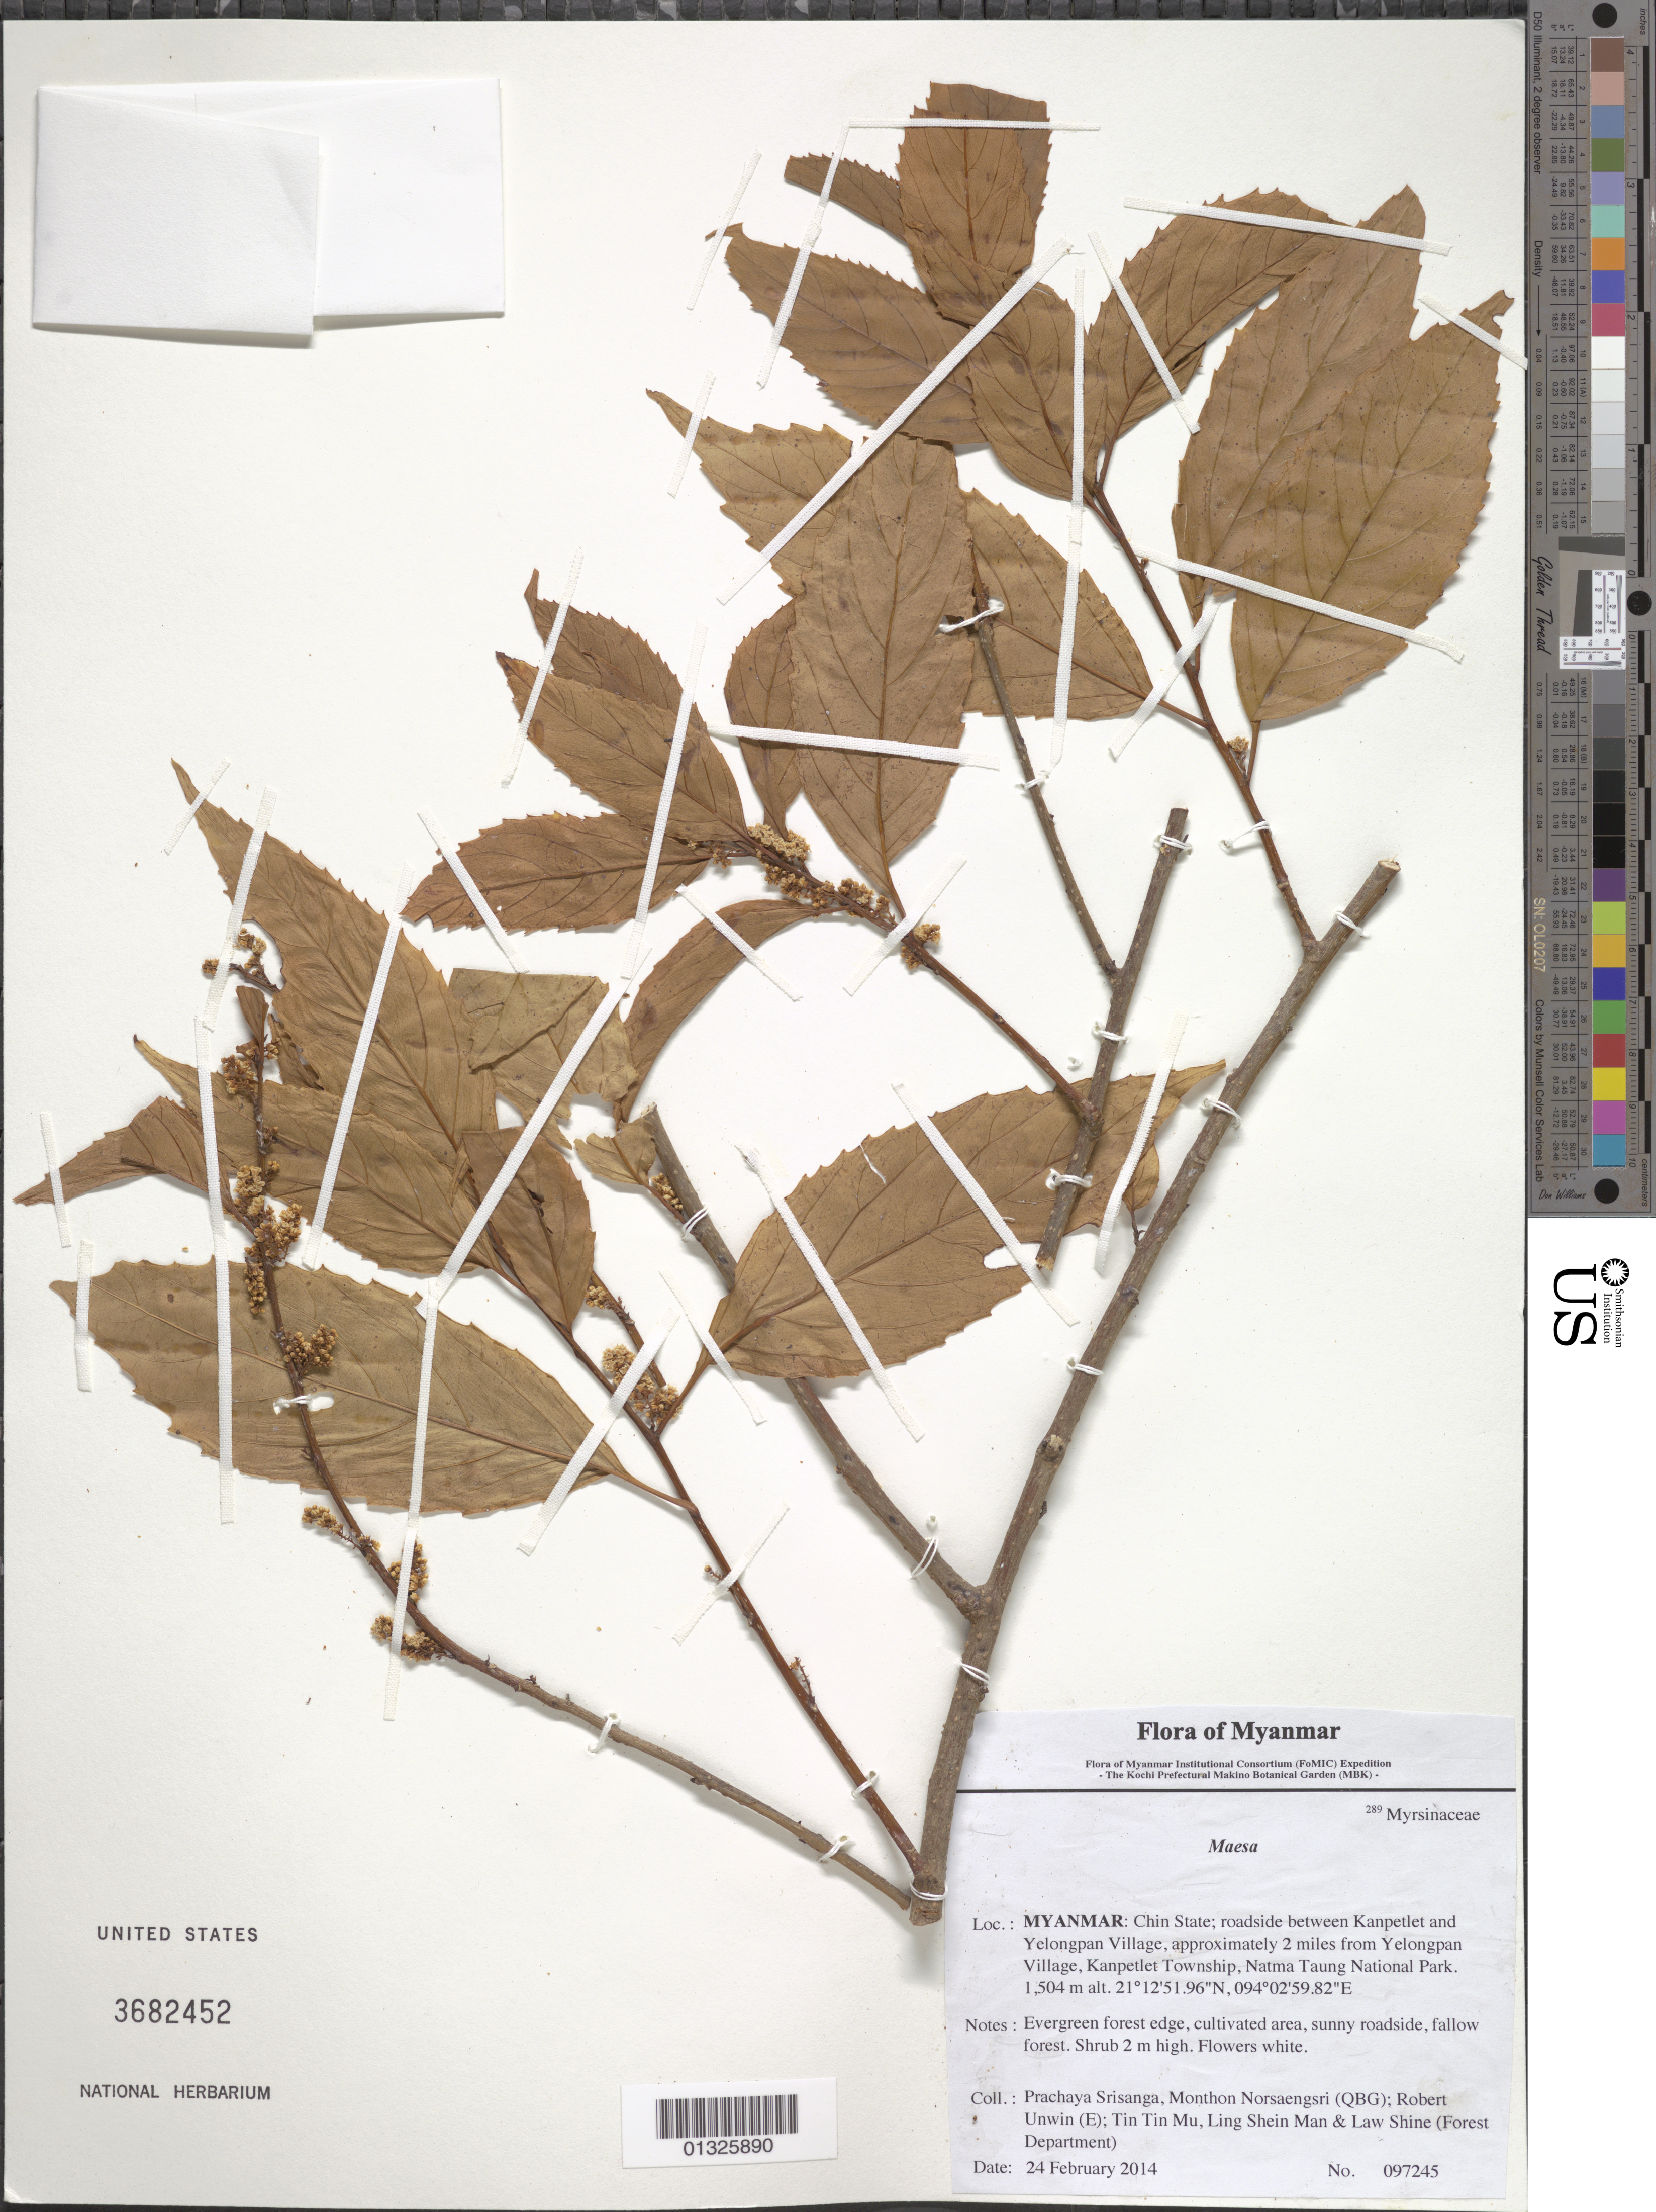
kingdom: Plantae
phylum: Tracheophyta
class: Magnoliopsida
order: Ericales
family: Primulaceae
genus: Maesa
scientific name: Maesa sp.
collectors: P. Srisanga, M. Norsaengsri, R. Unwin, Tin Tin Mu, Ling Shein Man & L. Shine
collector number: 97245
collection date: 2014-02-24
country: Myanmar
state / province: Chin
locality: Roadside between Kanpetlet and Yelongpan Village, approximately 2 miles from Yelongpan Village, Kanpetlet Township, Natma Taung National Park.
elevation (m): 1504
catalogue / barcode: US 3682452